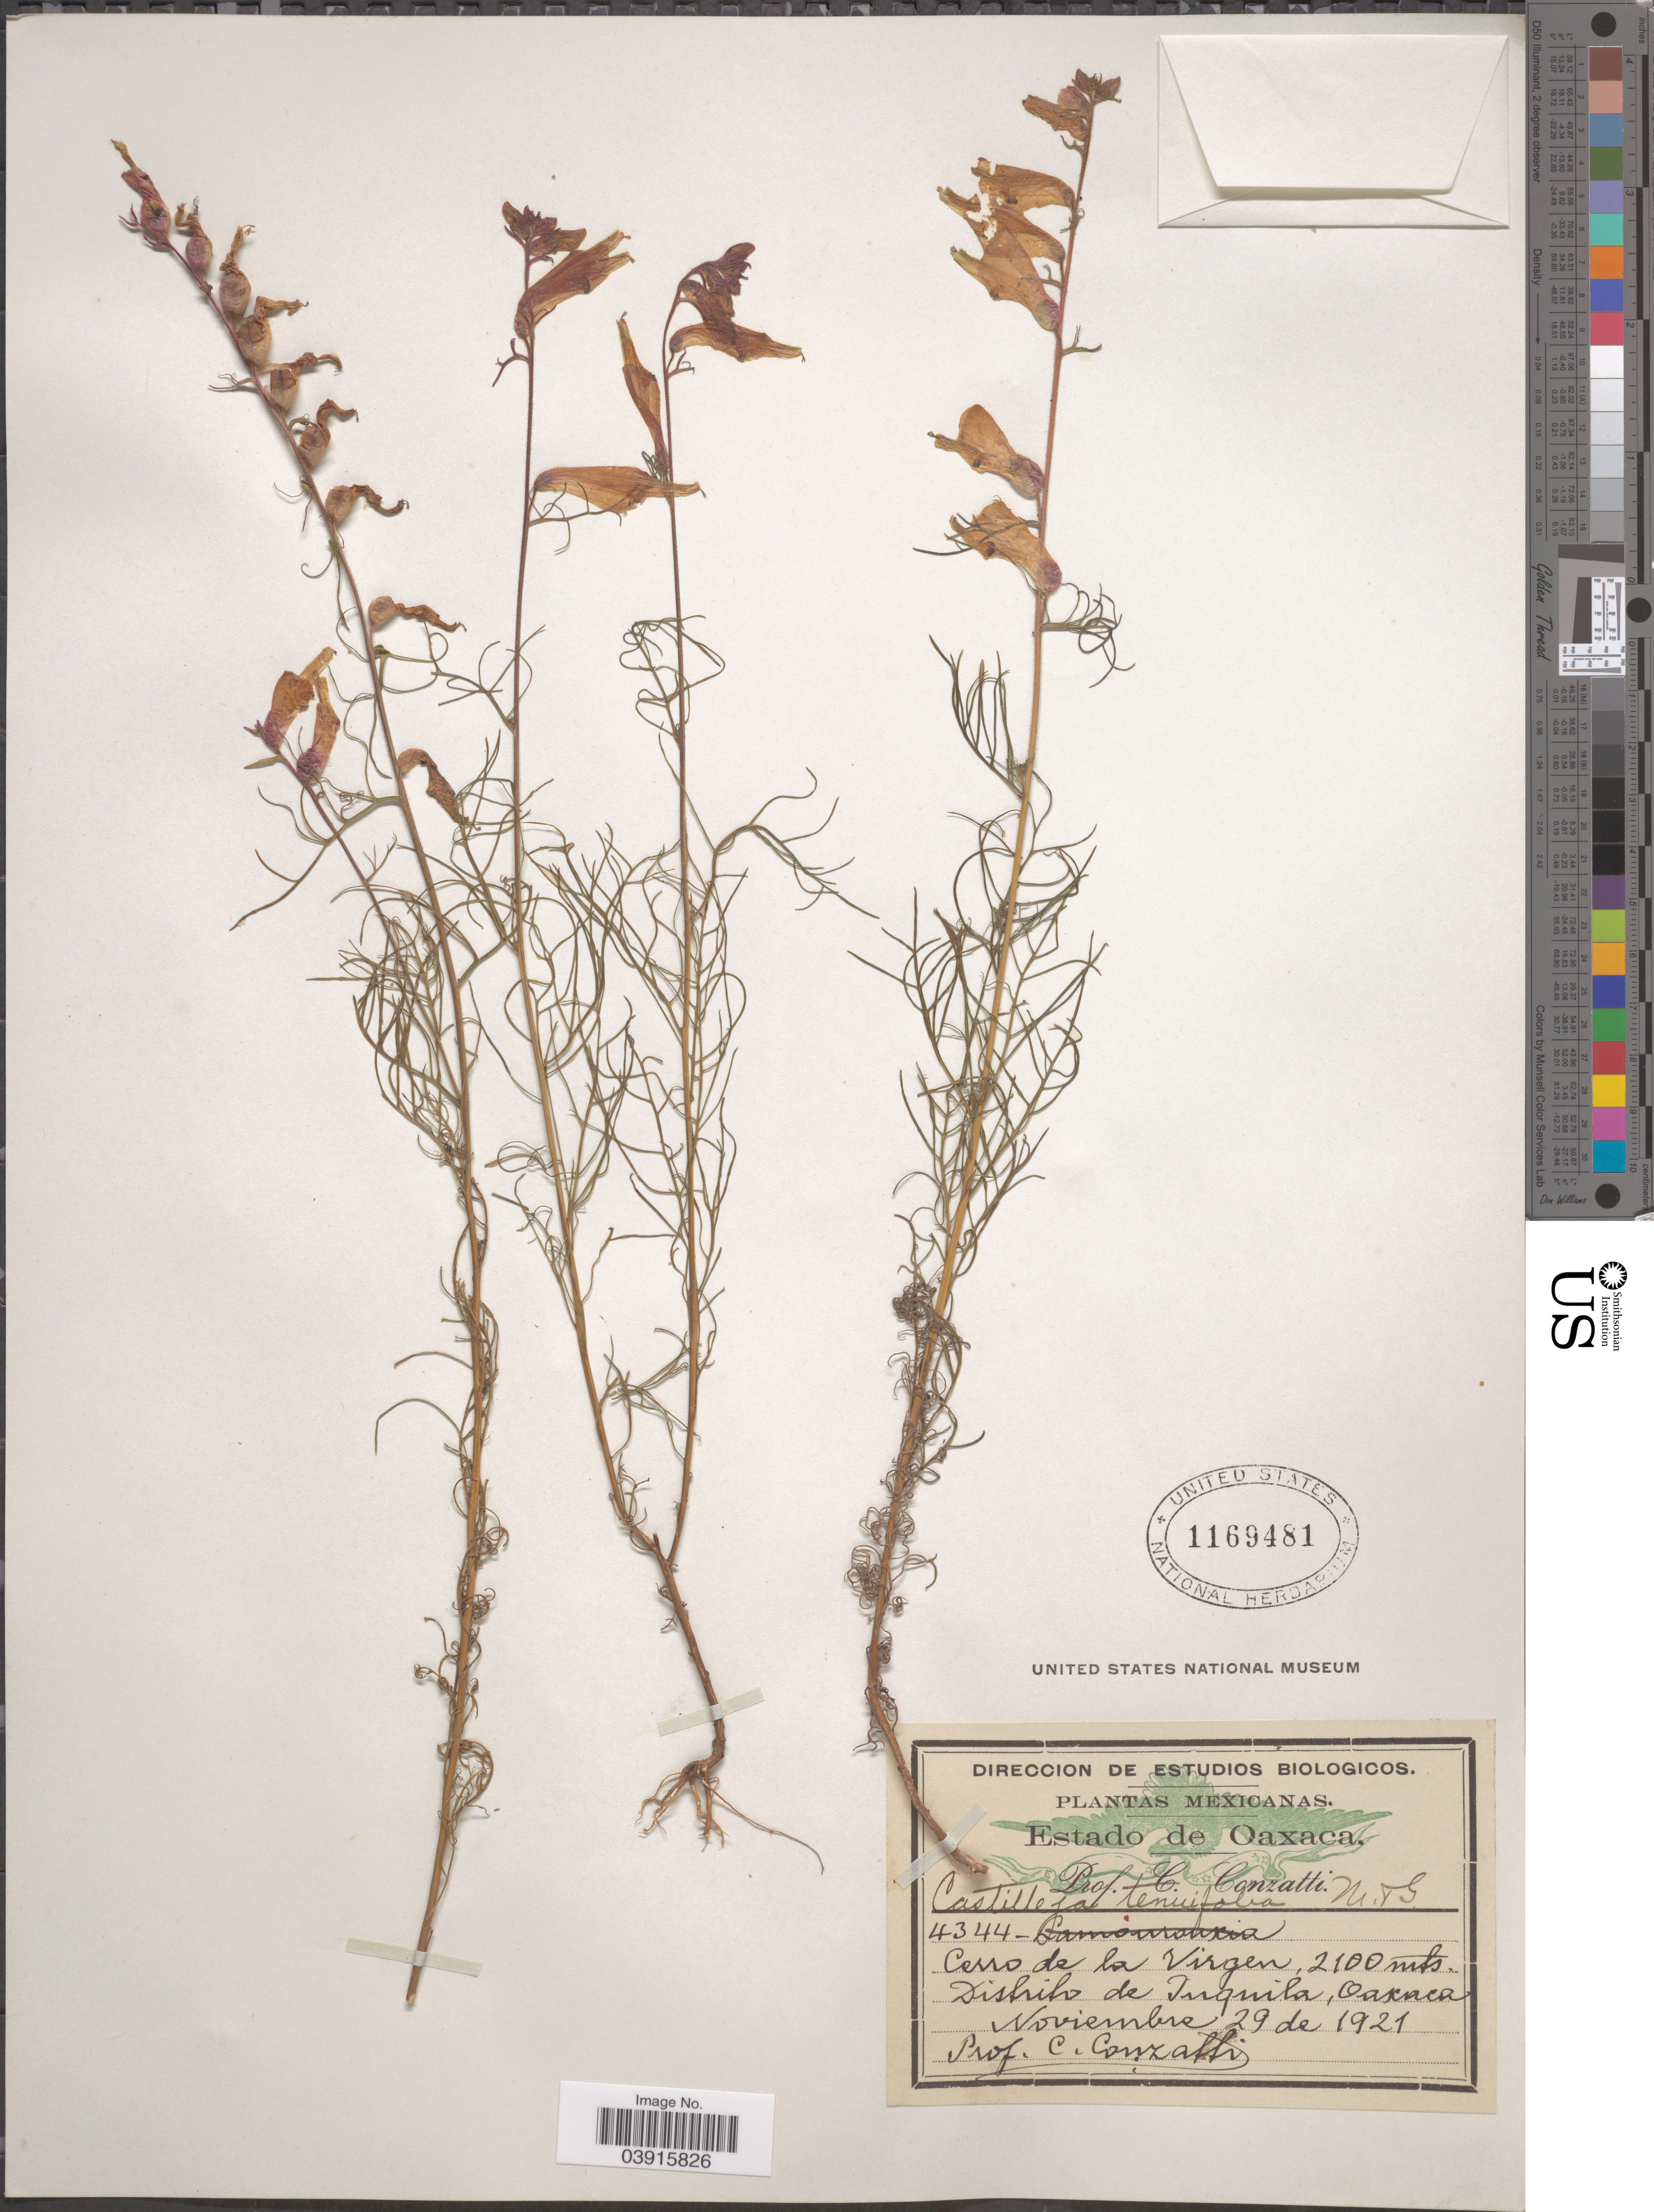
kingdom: Plantae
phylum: Tracheophyta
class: Magnoliopsida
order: Lamiales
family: Orobanchaceae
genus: Castilleja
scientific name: Castilleja tenuiflora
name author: Benth.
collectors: C. Conzatti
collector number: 4344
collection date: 1921-11-29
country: Mexico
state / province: Oaxaca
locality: Cerro de la Virgen, Distrito de Juquila.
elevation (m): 2100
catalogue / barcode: US 1169481